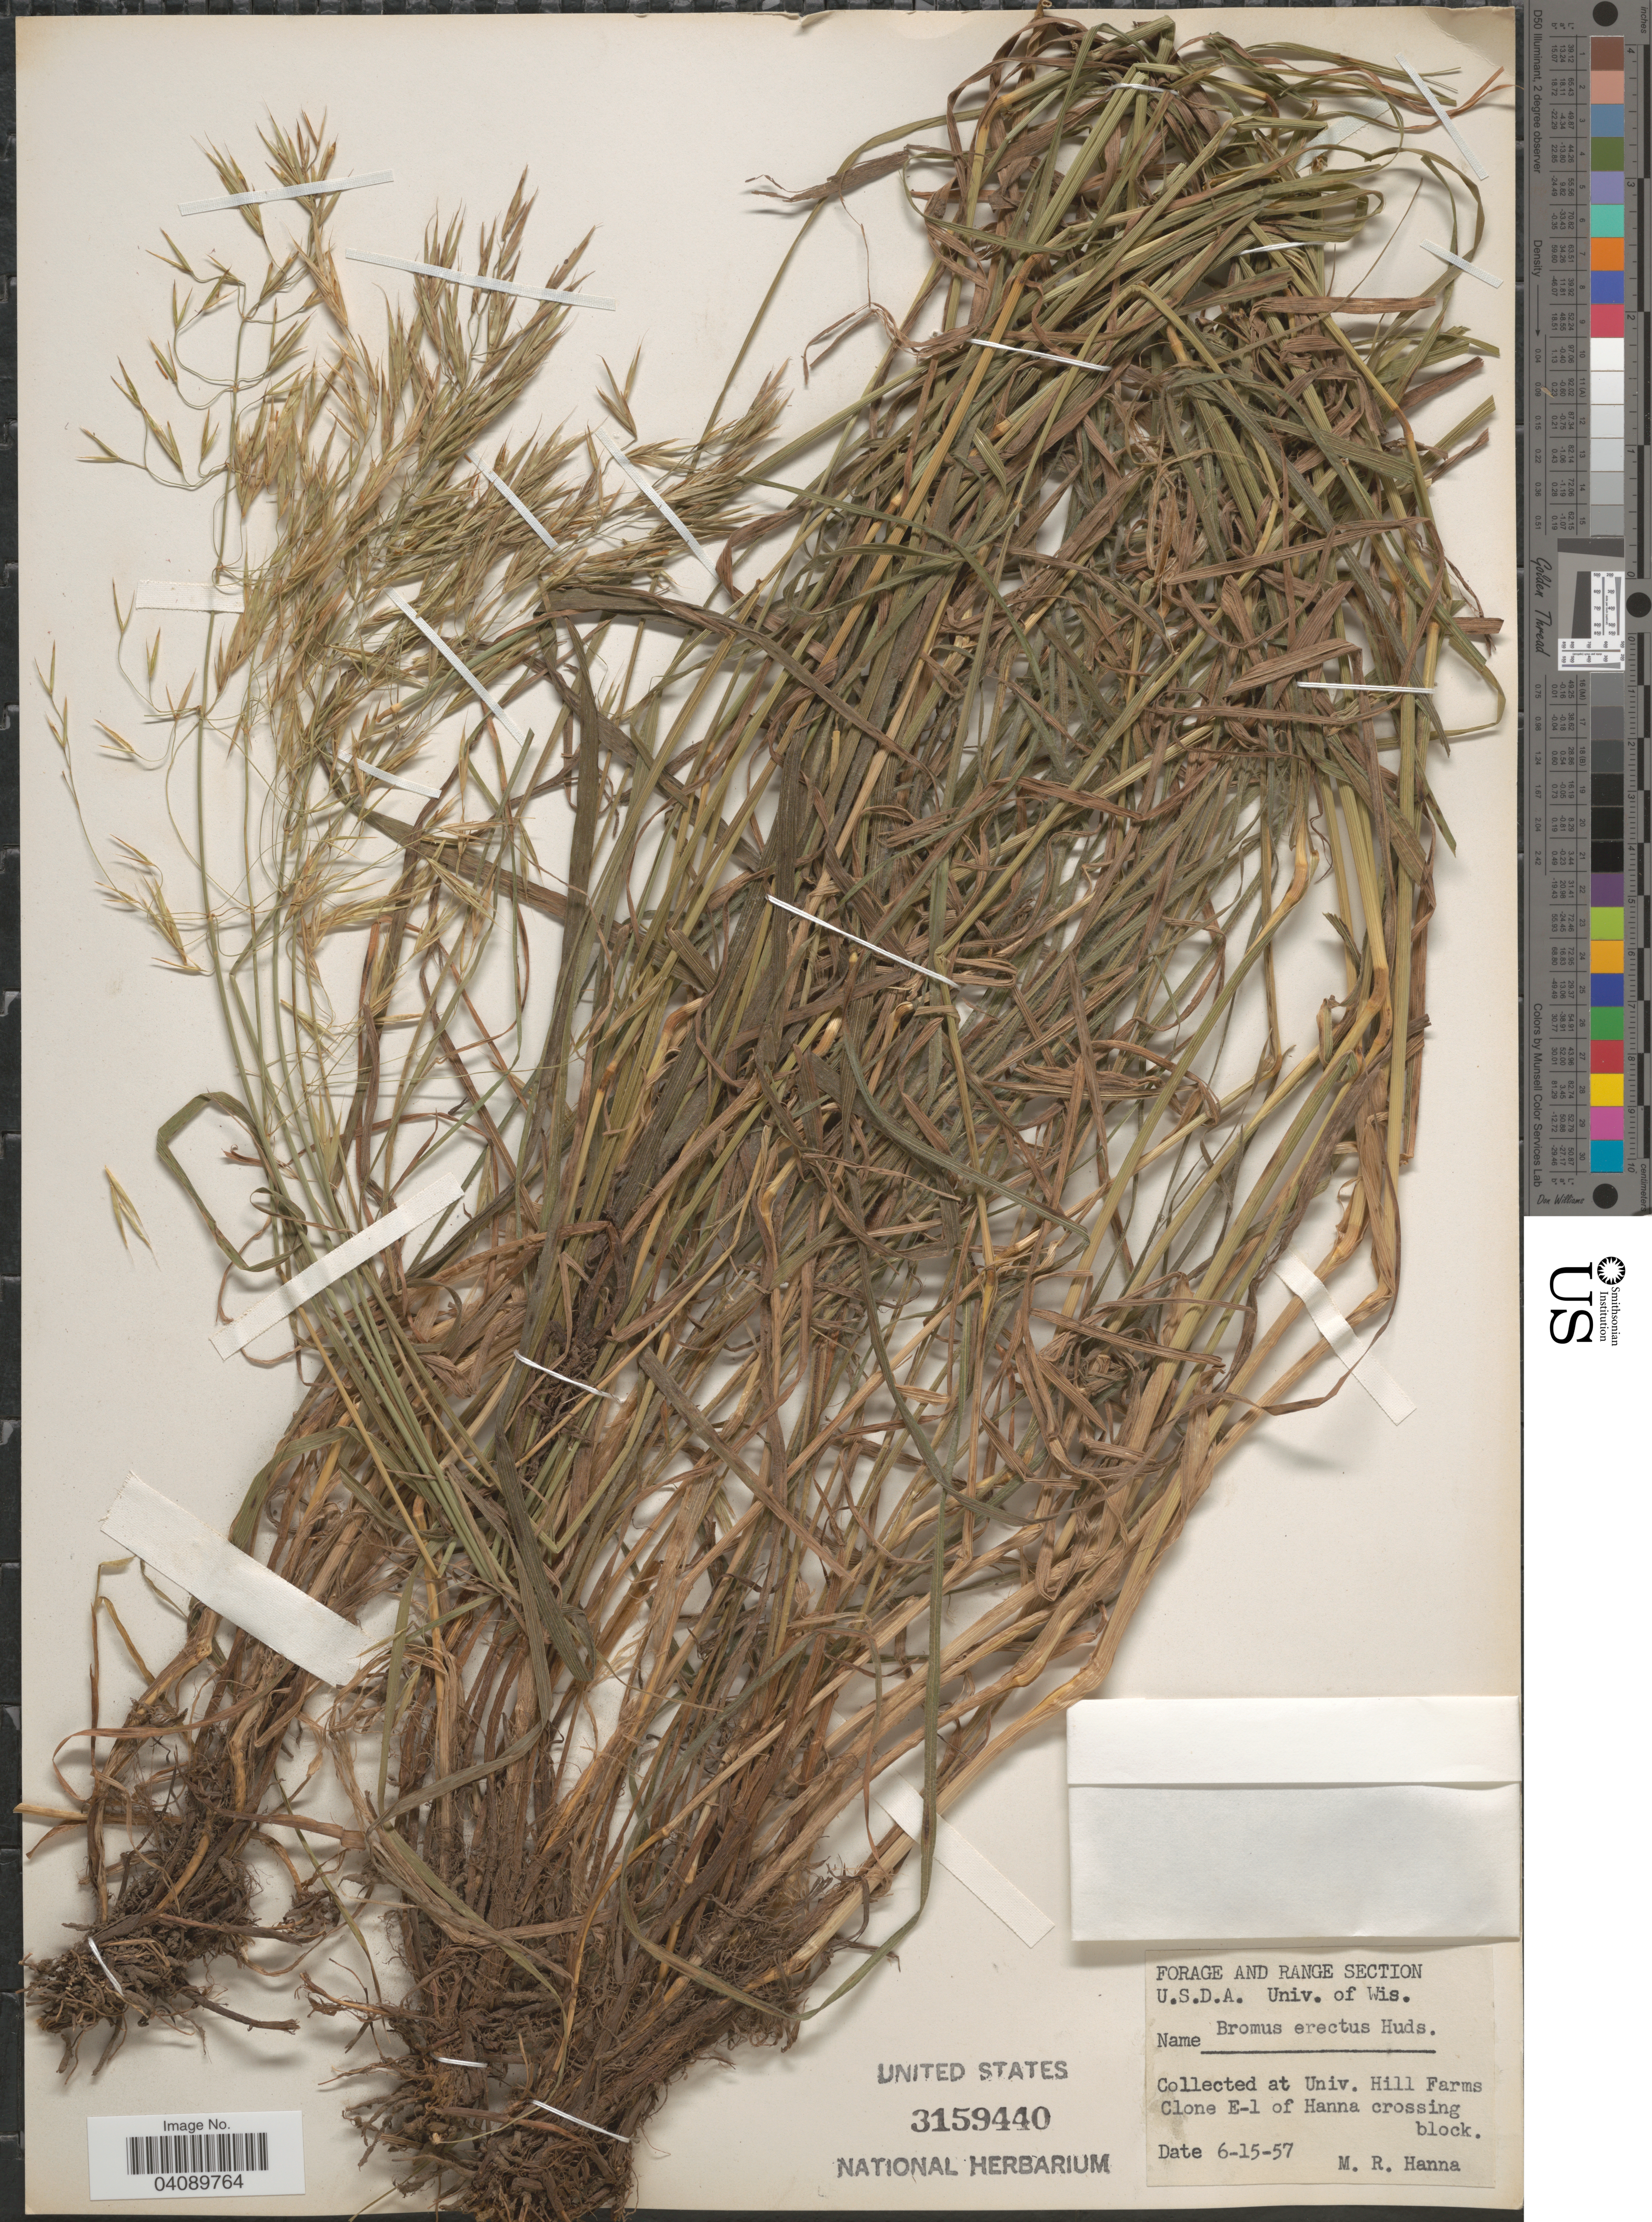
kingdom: Plantae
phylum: Tracheophyta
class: Liliopsida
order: Poales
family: Poaceae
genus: Bromus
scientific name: Bromus erectus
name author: Huds.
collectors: M. Hanna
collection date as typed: Transcribed d/m/y: 15/6/57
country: United States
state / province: Wisconsin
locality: Univ. Hill Farms. Clone E-1 of Hanna crossing block.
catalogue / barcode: US 3159440